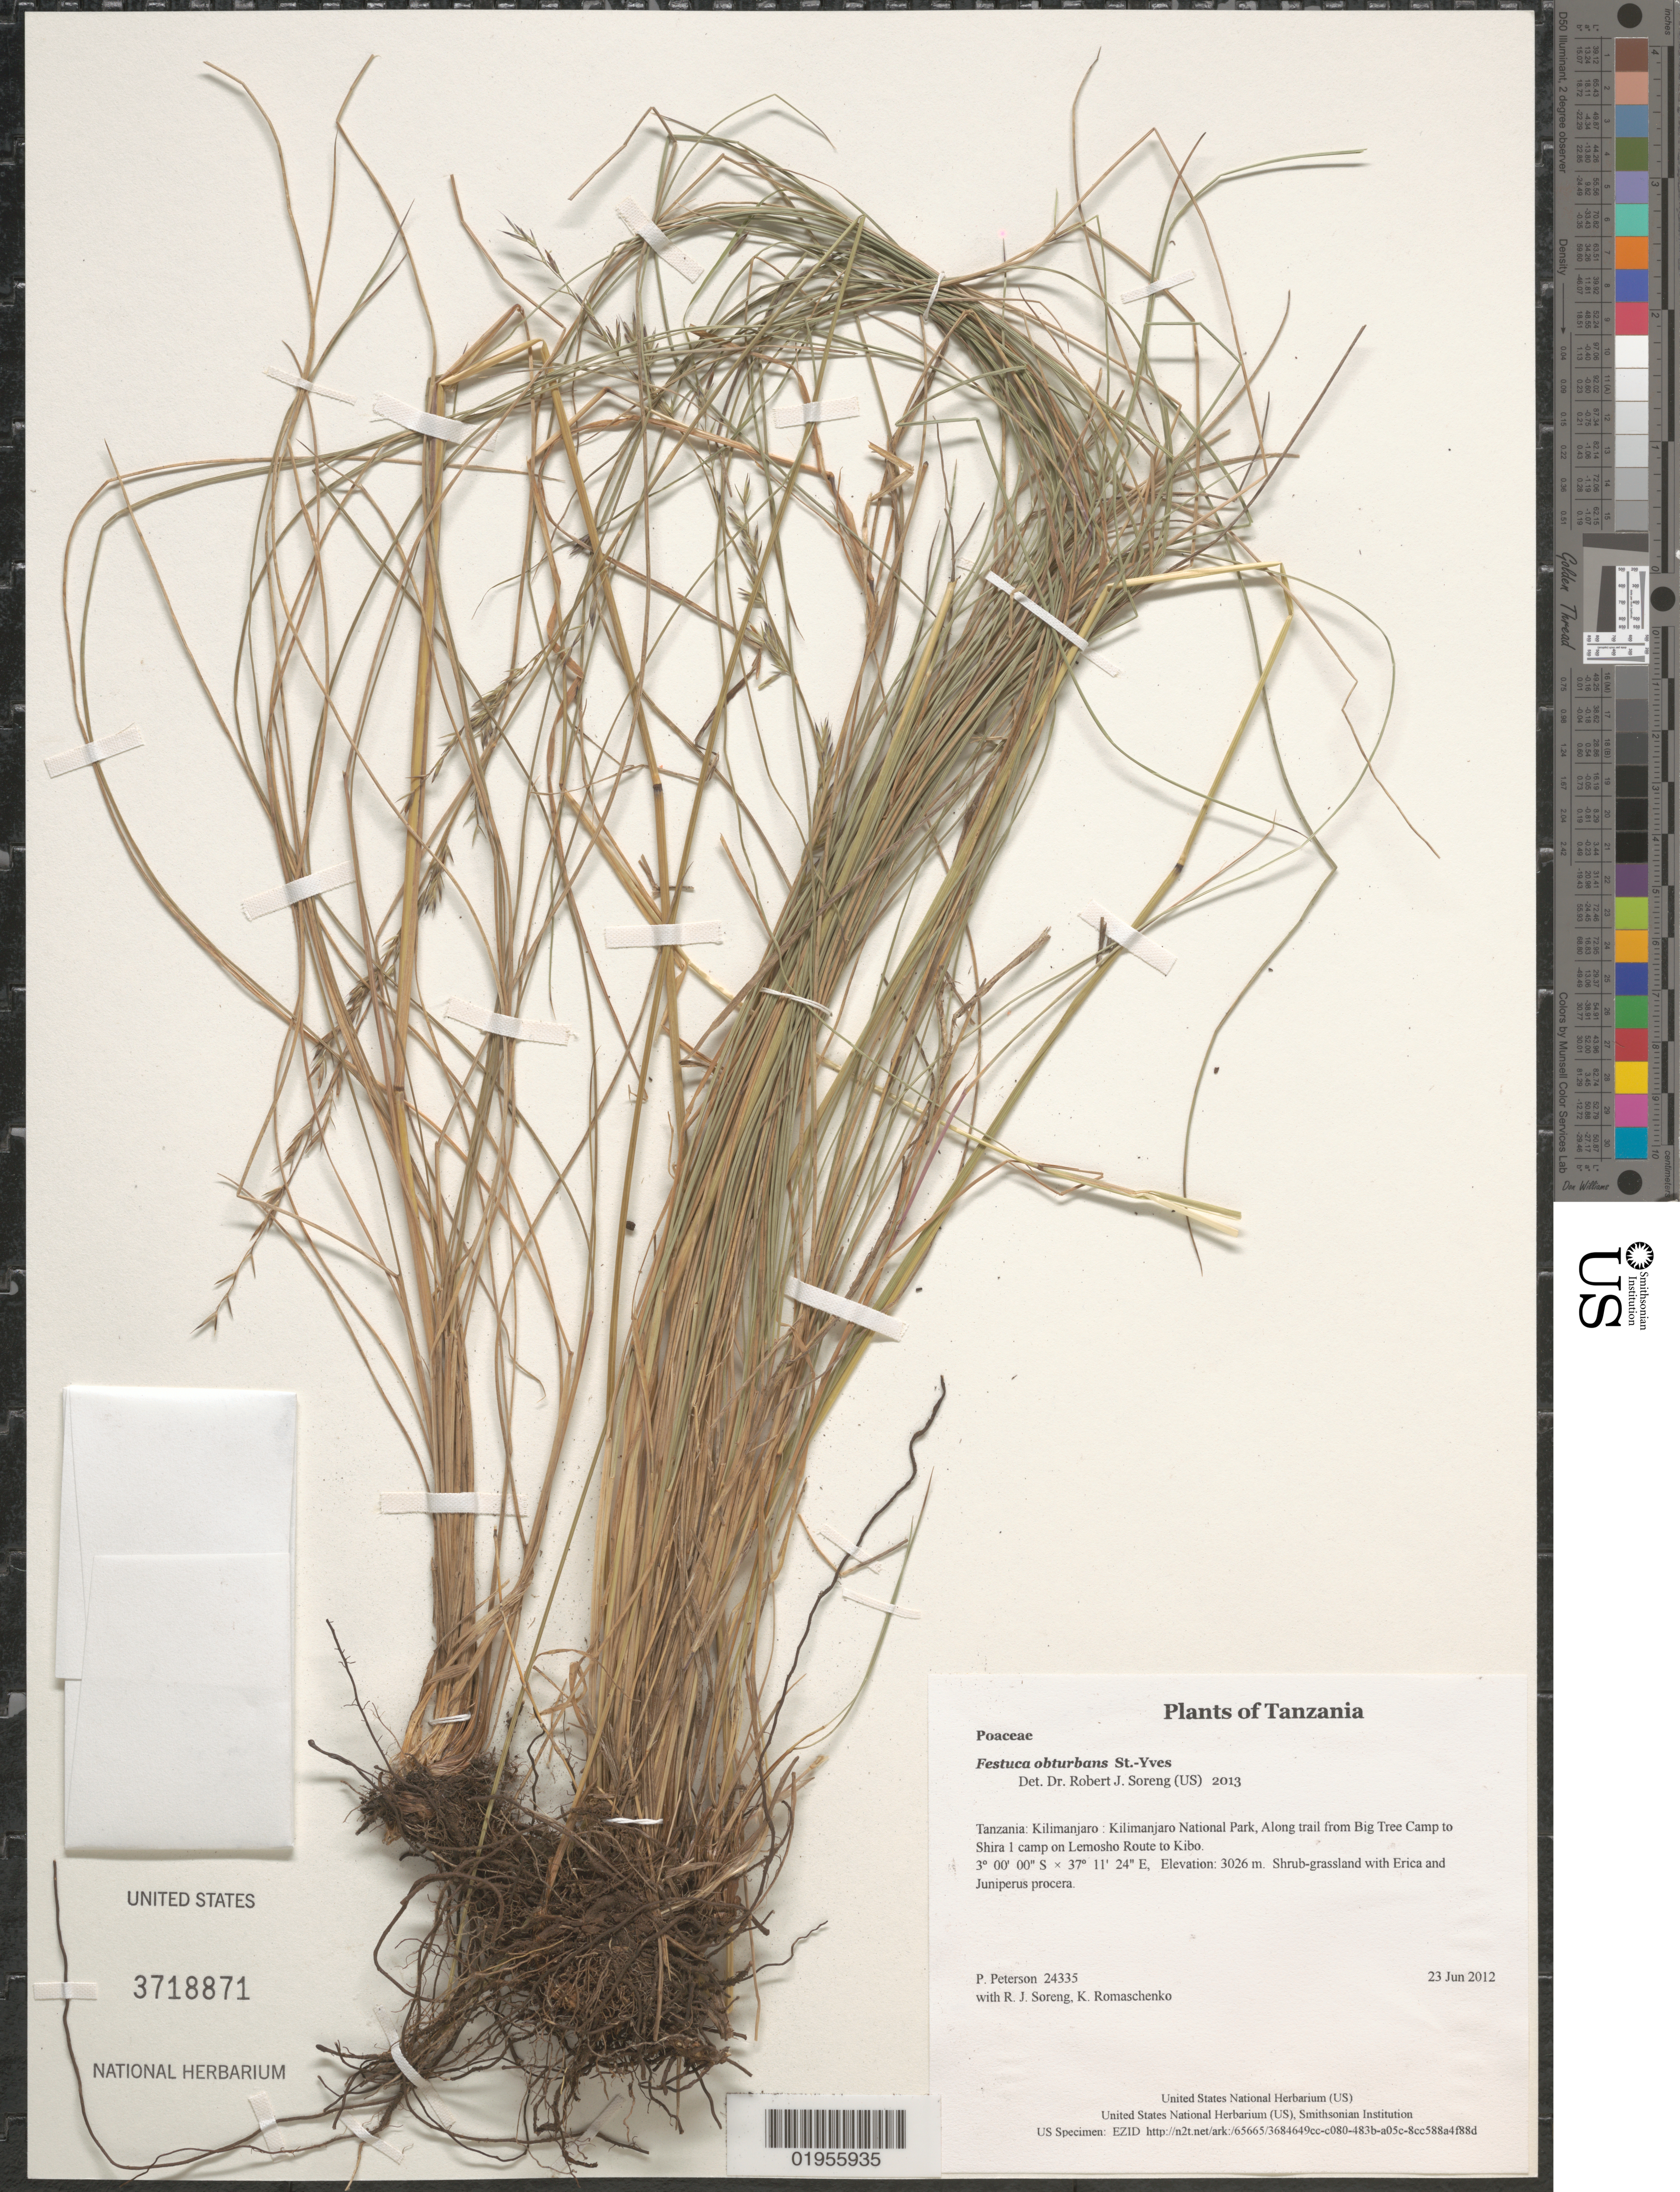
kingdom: Plantae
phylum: Tracheophyta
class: Liliopsida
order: Poales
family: Poaceae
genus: Festuca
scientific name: Festuca obturbans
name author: St.-Yves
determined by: Soreng, Robert J., Research Associate (BOT), Smithsonian Institution - National Museum of Natural History (UNITED STATES)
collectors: P. M. Peterson, R. J. Soreng & K. Romaschenko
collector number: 24335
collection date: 2012-06-23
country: Tanzania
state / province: Kilimanjaro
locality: Kilimanjaro National Park, Along trail from Big Tree Camp to Shira 1 camp on Lemosho Route to Kibo.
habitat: Shrub-grassland with Erica and Juniperus procera.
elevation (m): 3026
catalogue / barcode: US 3718871